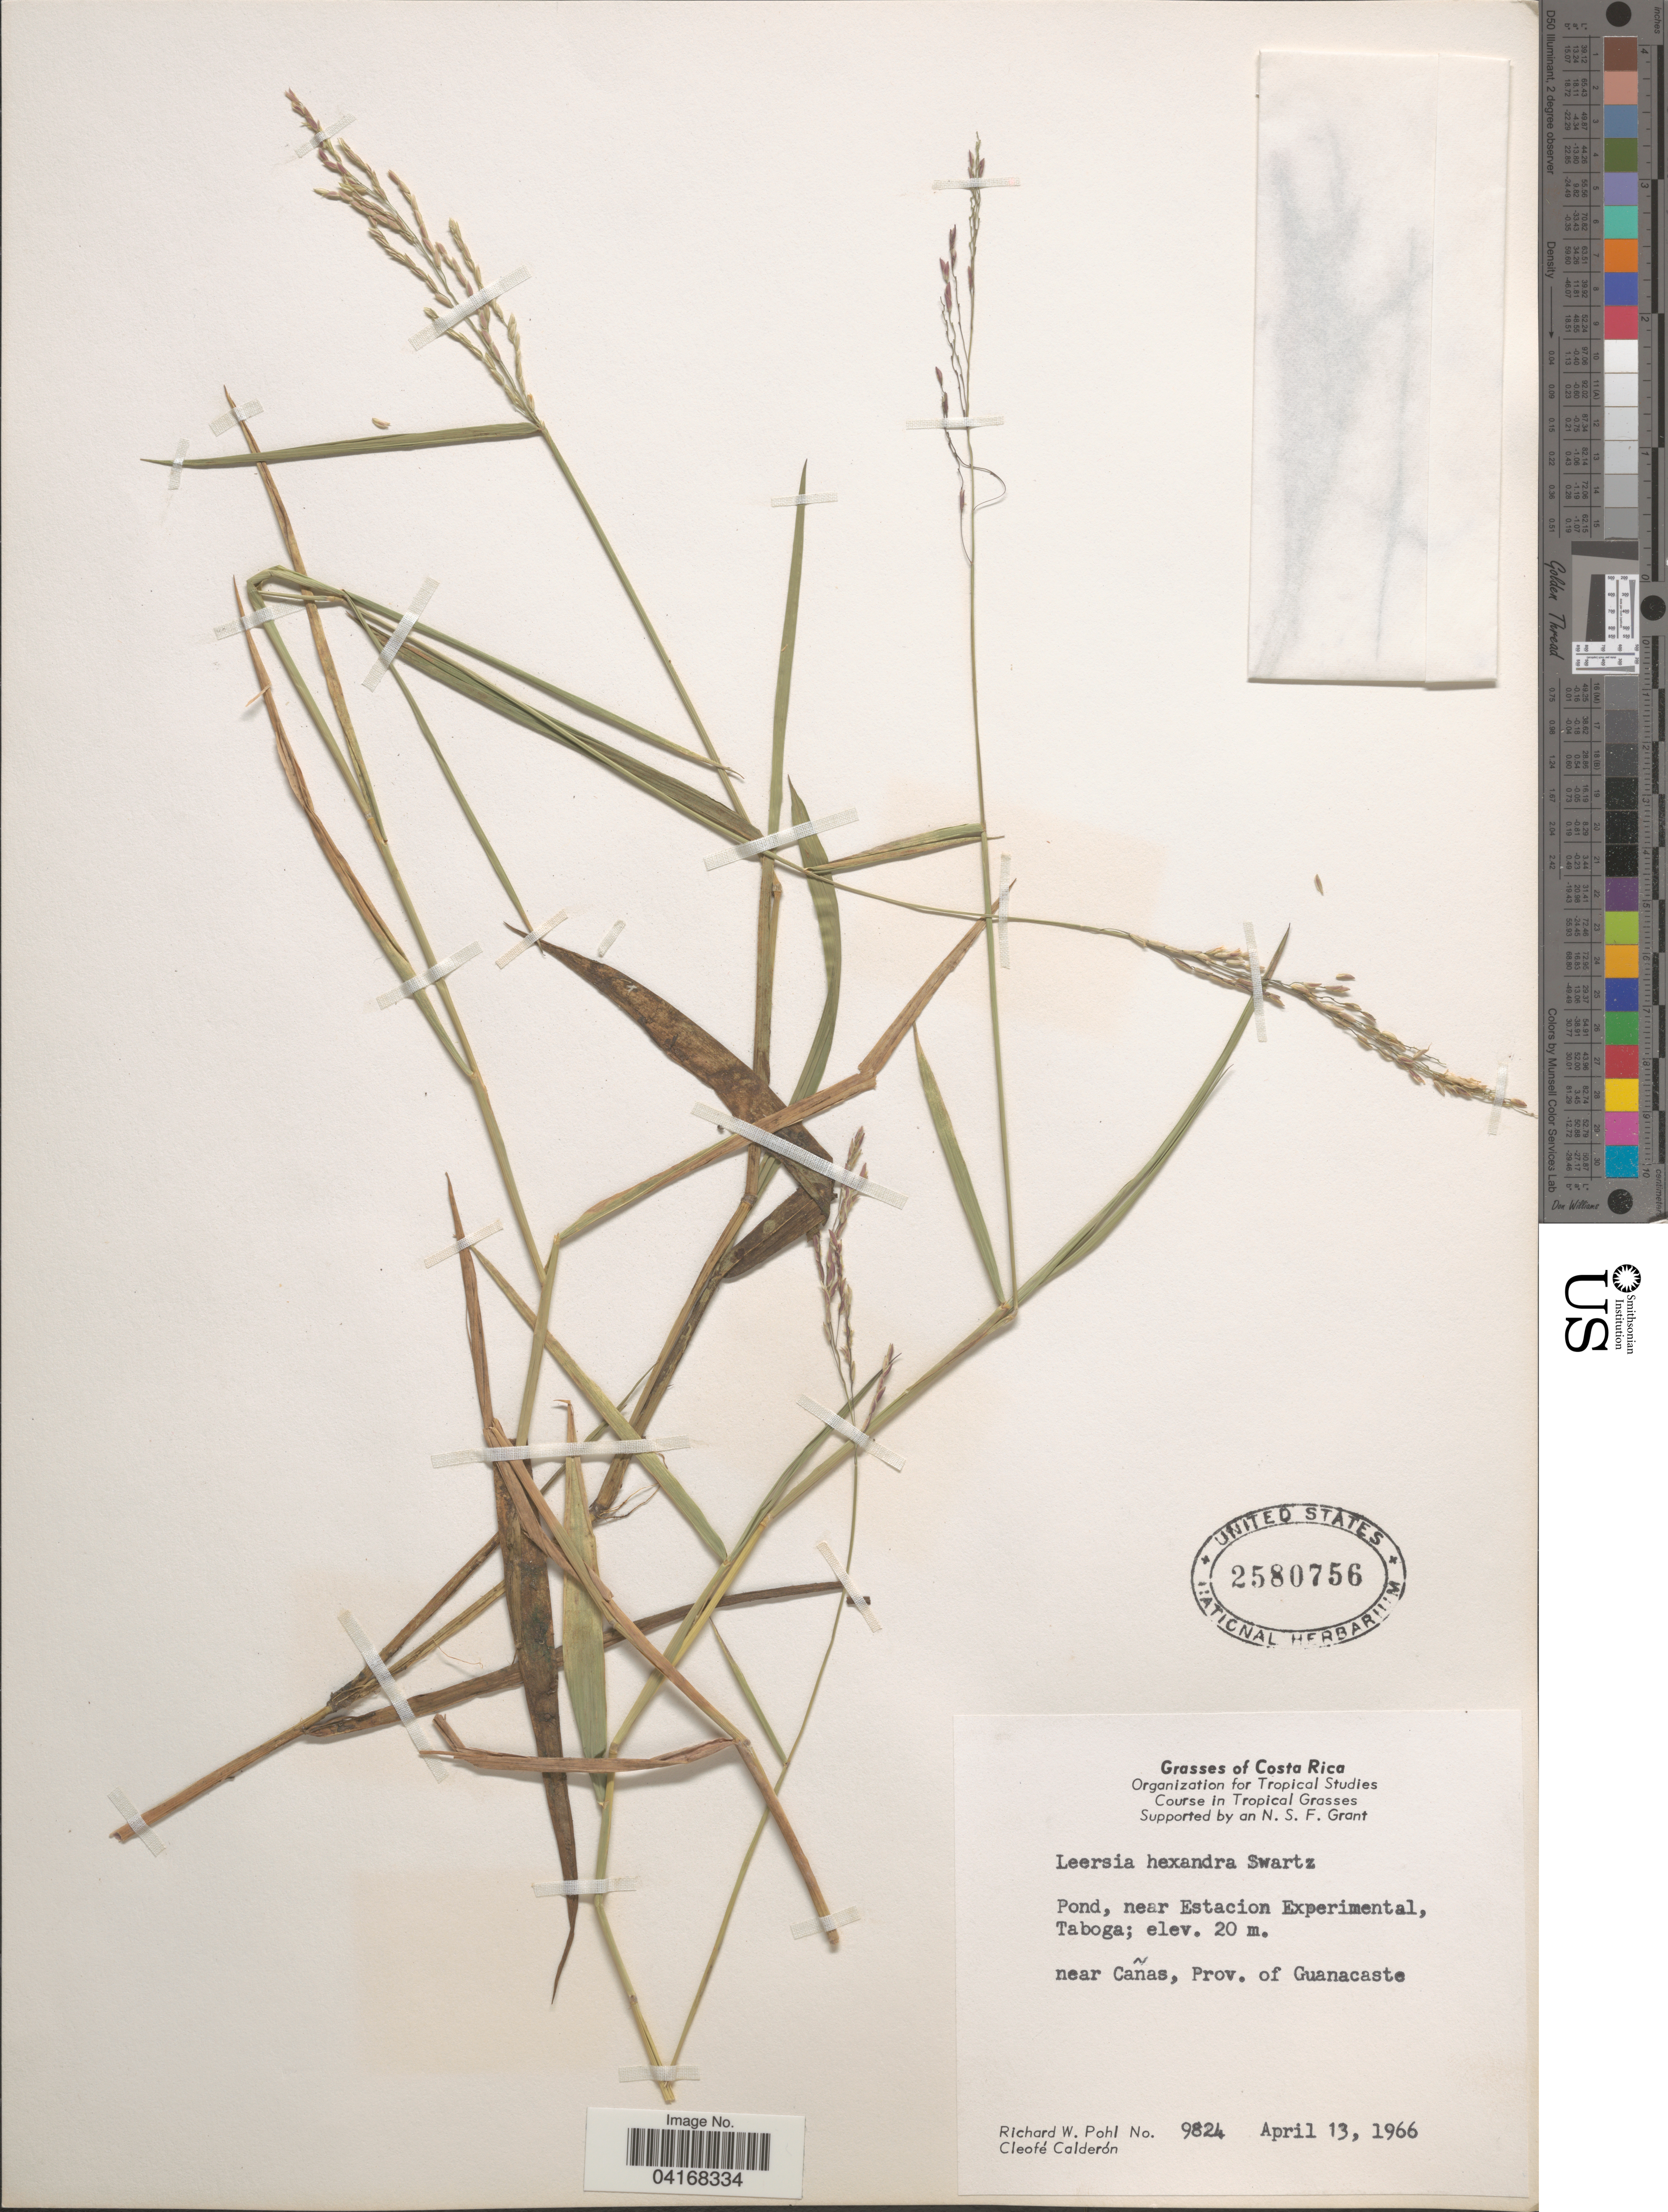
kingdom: Plantae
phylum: Tracheophyta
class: Liliopsida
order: Poales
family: Poaceae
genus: Leersia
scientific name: Leersia hexandra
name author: Sw.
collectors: R. W. Pohl & C. E. Calderón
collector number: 9824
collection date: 1966-04-13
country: Costa Rica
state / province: Guanacaste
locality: Pond, near Estacion Experimental, Taboga. Near Cañas.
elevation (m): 20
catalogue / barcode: US 2580756